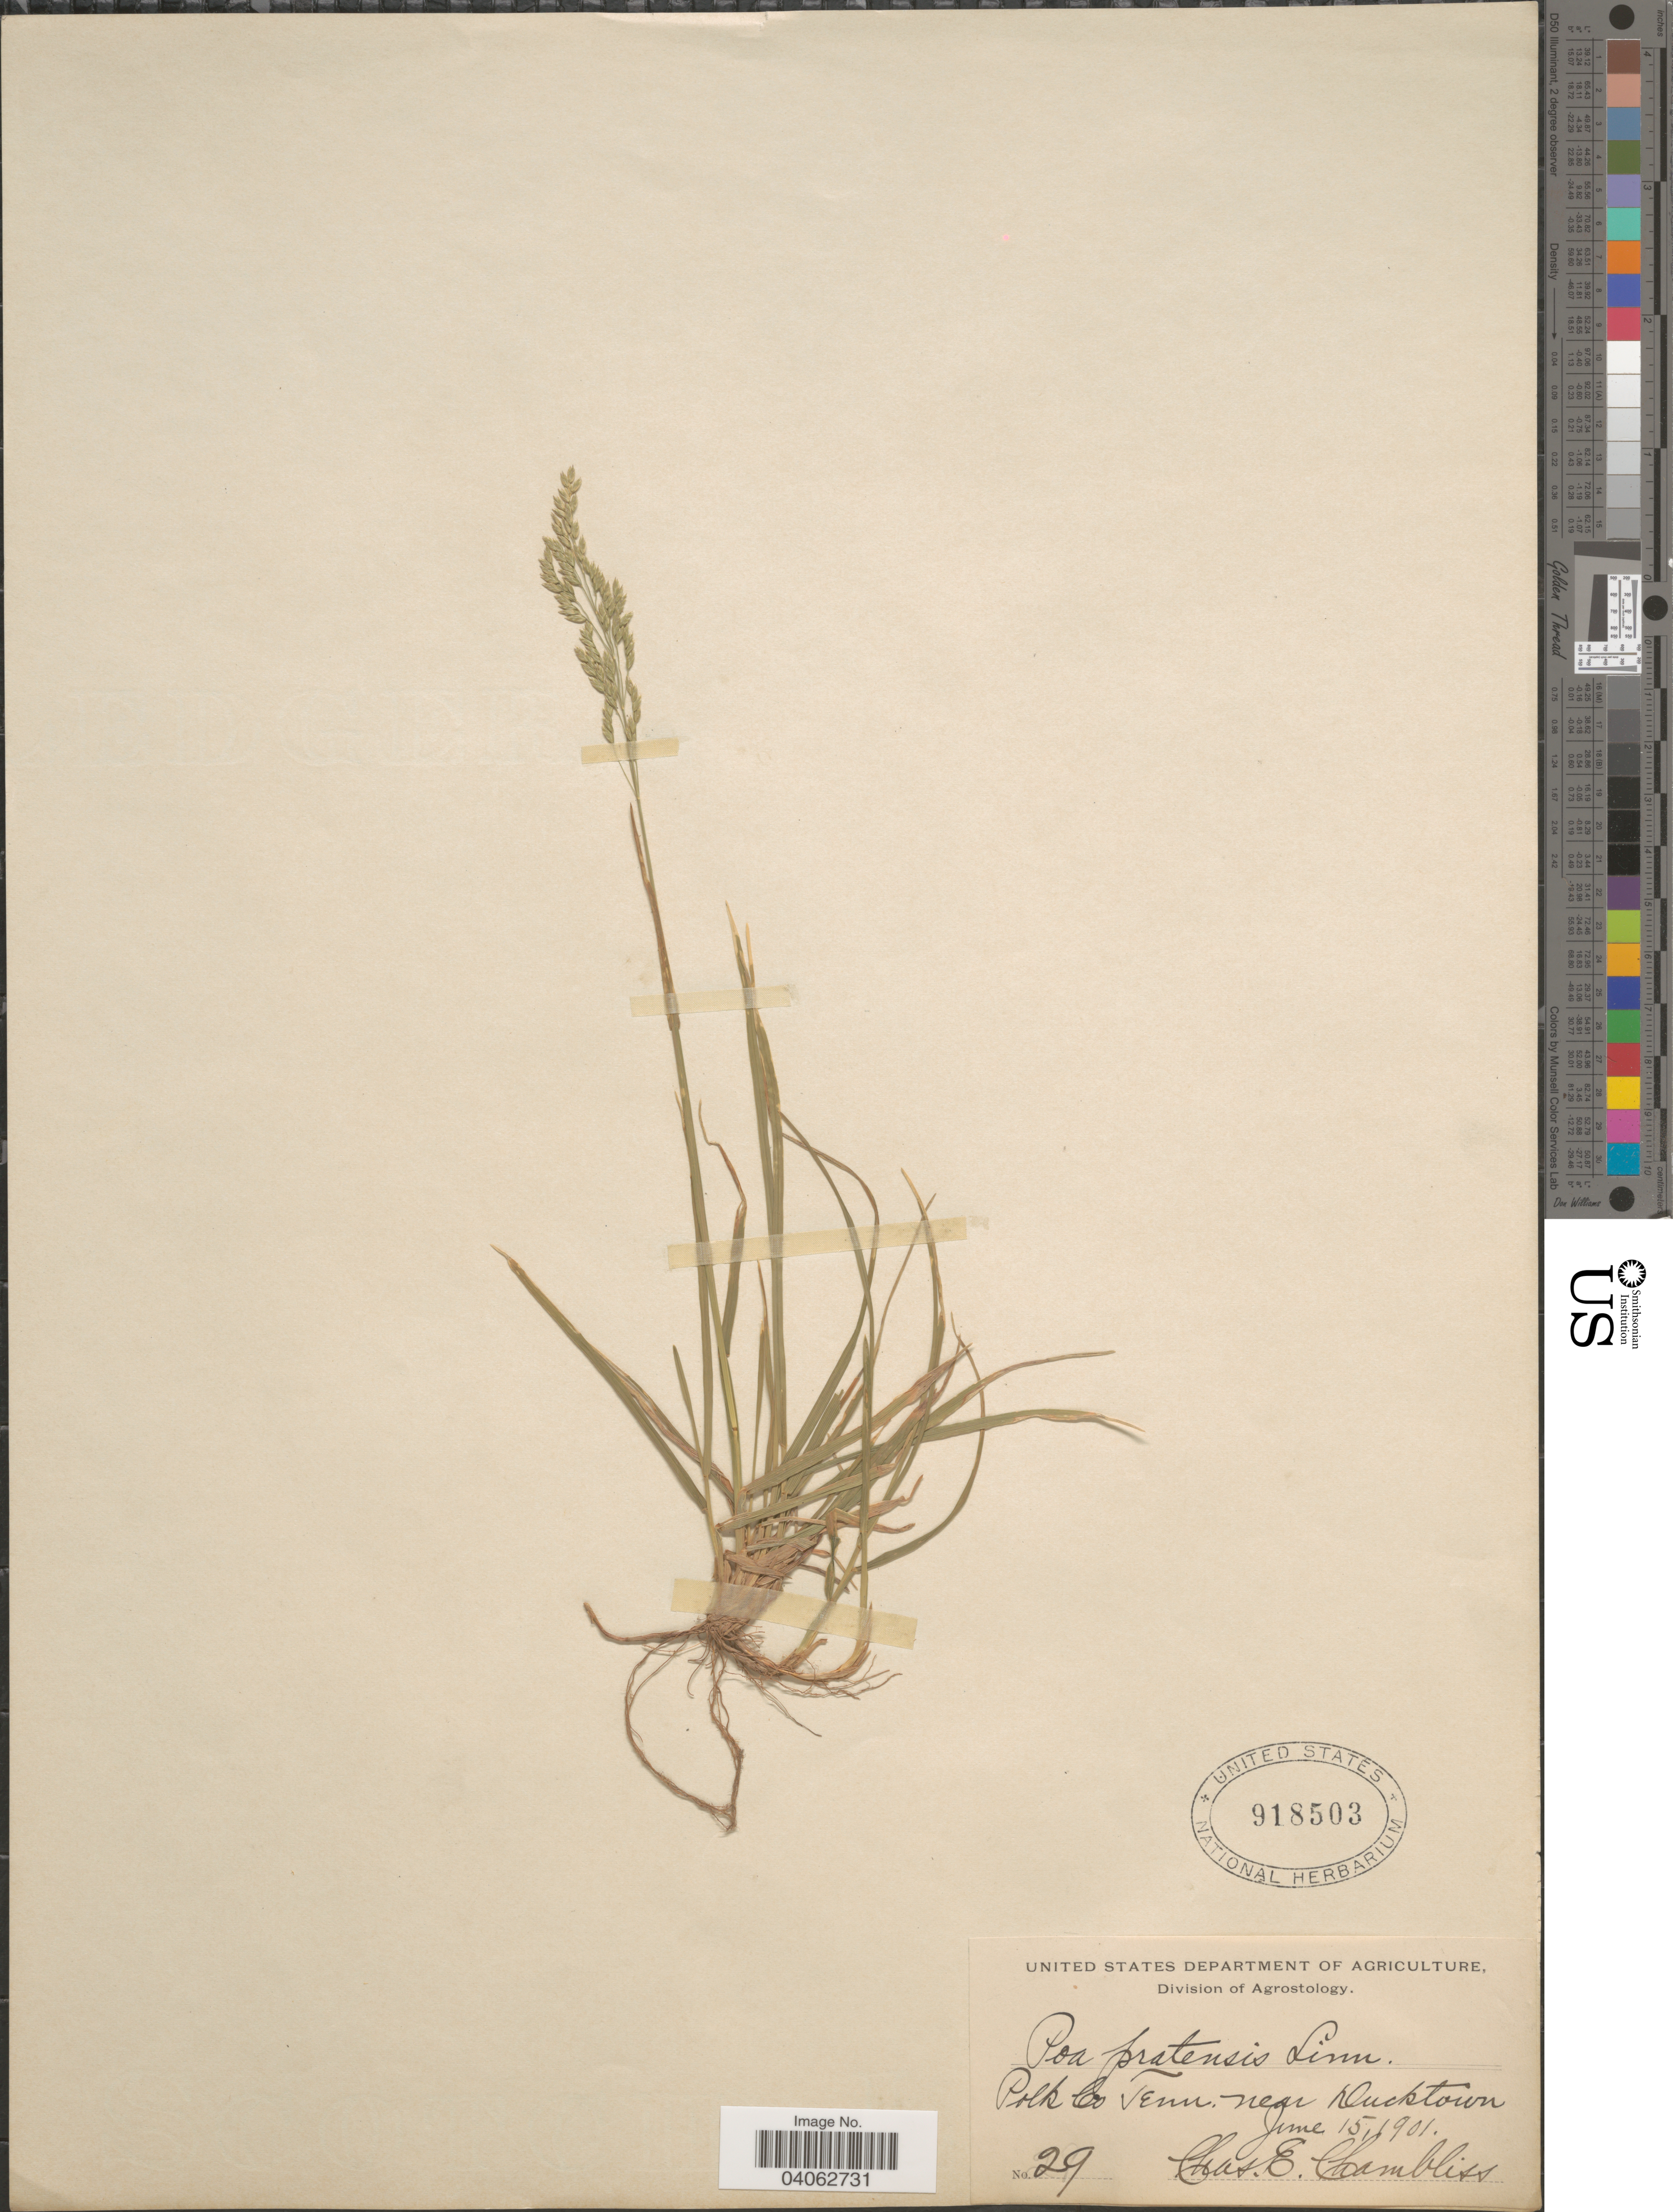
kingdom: Plantae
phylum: Tracheophyta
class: Liliopsida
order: Poales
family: Poaceae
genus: Poa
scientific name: Poa pratensis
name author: L.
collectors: C. Chambliss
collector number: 29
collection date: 1901-06-15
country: United States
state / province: Tennessee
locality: Polk Co near Ducktown.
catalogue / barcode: US 918503